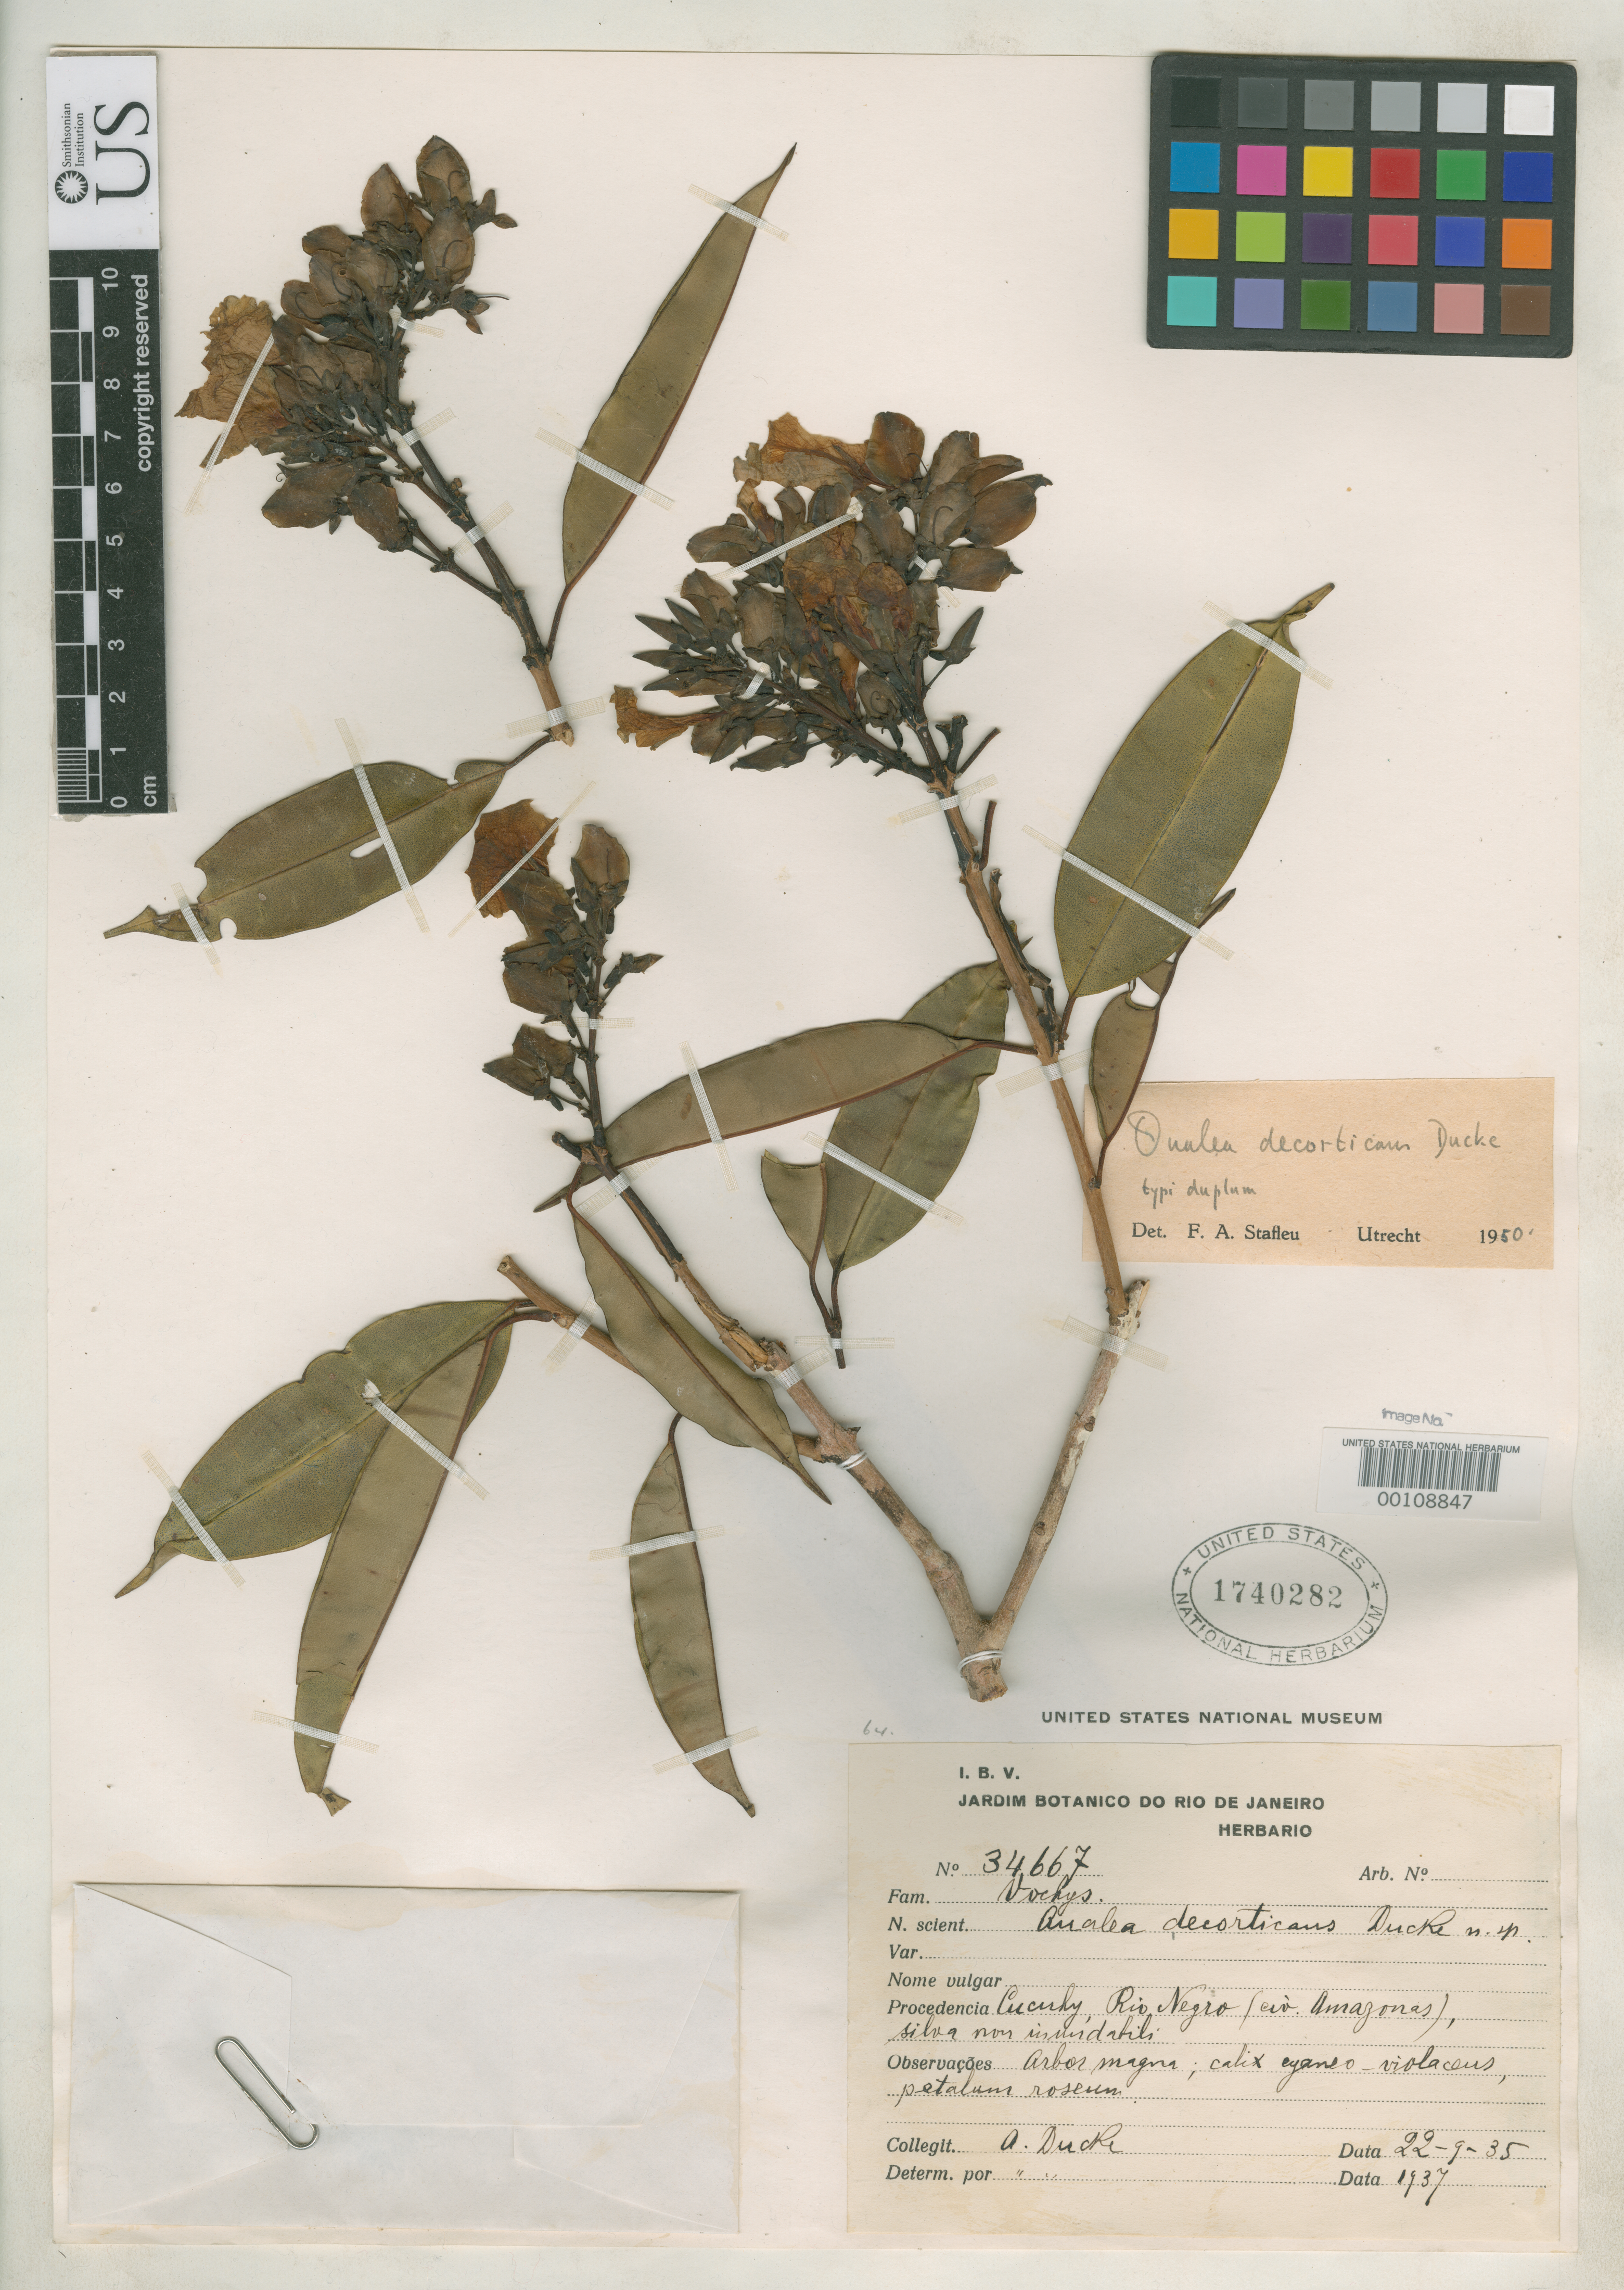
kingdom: Plantae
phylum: Tracheophyta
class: Magnoliopsida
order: Myrtales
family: Vochysiaceae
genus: Qualea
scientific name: Qualea decorticans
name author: Ducke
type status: Isotype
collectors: A. Ducke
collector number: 34667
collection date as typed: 22 Sep 1935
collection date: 1935-09-22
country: Brazil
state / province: Amazonas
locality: Cucuhy, Rio Negro.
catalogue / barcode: US 1740282